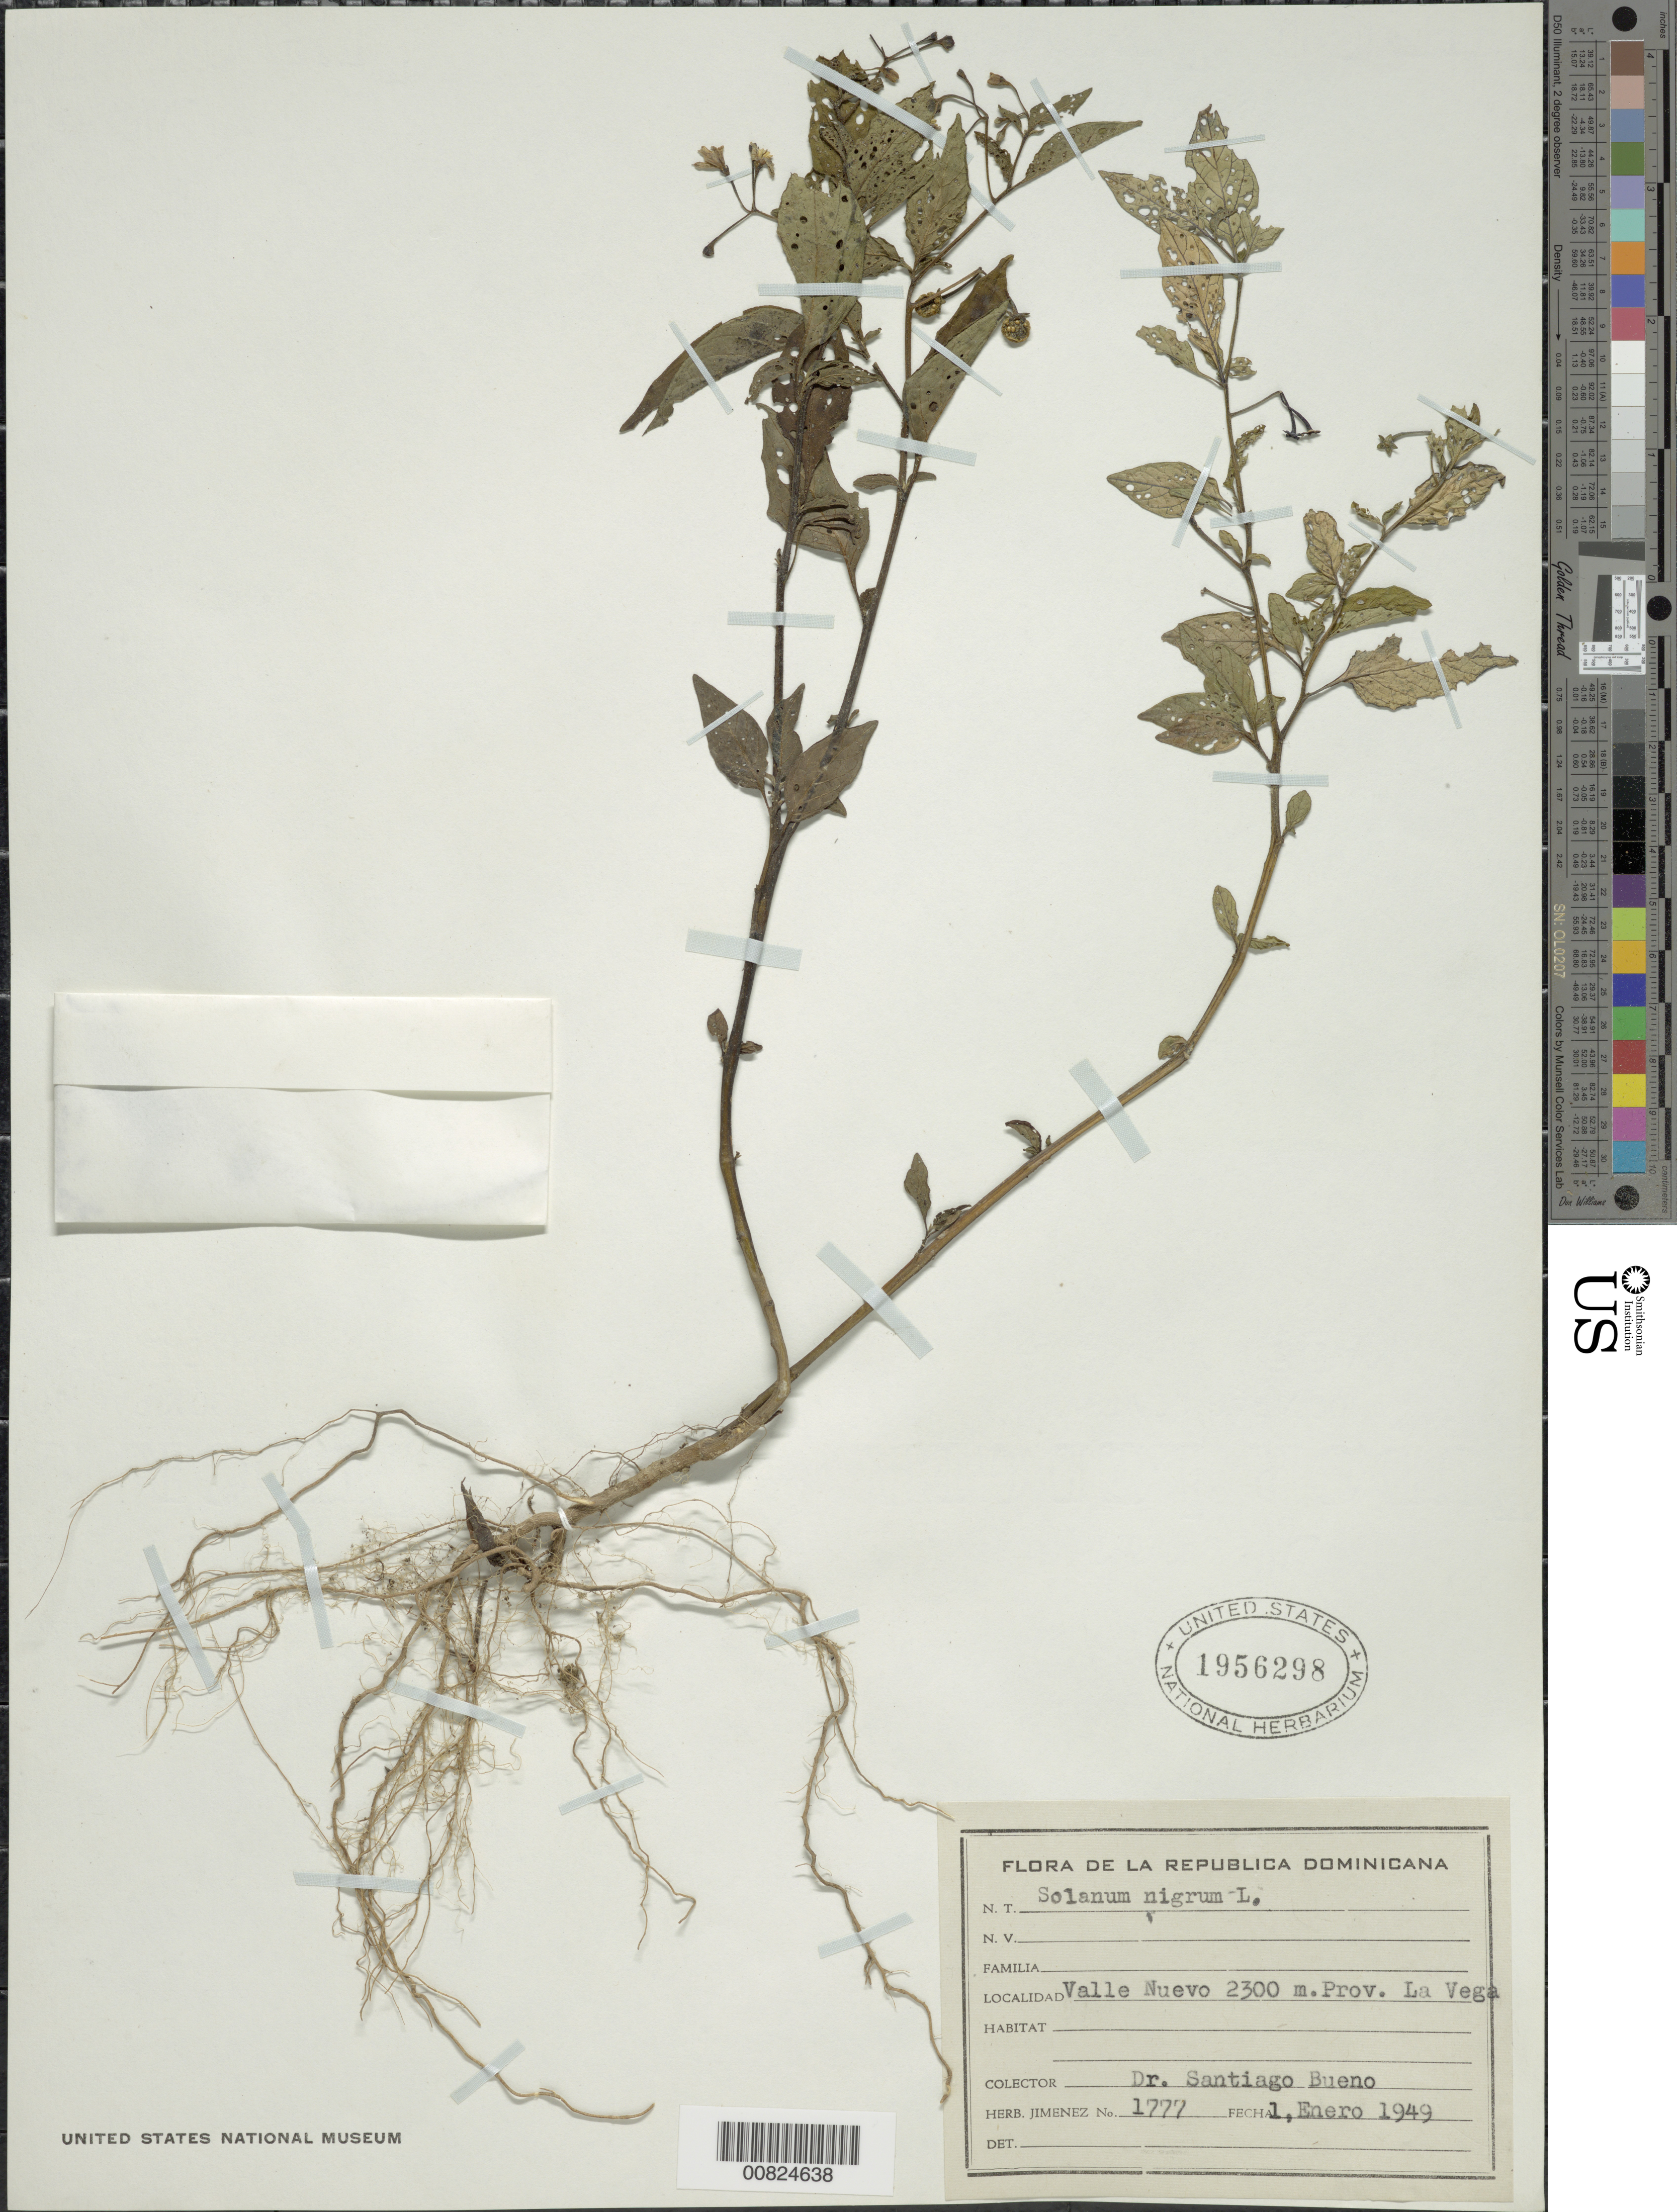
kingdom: Plantae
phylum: Tracheophyta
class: Magnoliopsida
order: Solanales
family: Solanaceae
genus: Solanum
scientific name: Solanum nigrum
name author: L.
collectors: S. Bueno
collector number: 1777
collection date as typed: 01 Jan 1949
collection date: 1949-01-01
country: Dominican Republic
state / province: La Vega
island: Hispaniola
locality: Valley Nuevo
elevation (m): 2300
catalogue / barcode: US 1956298